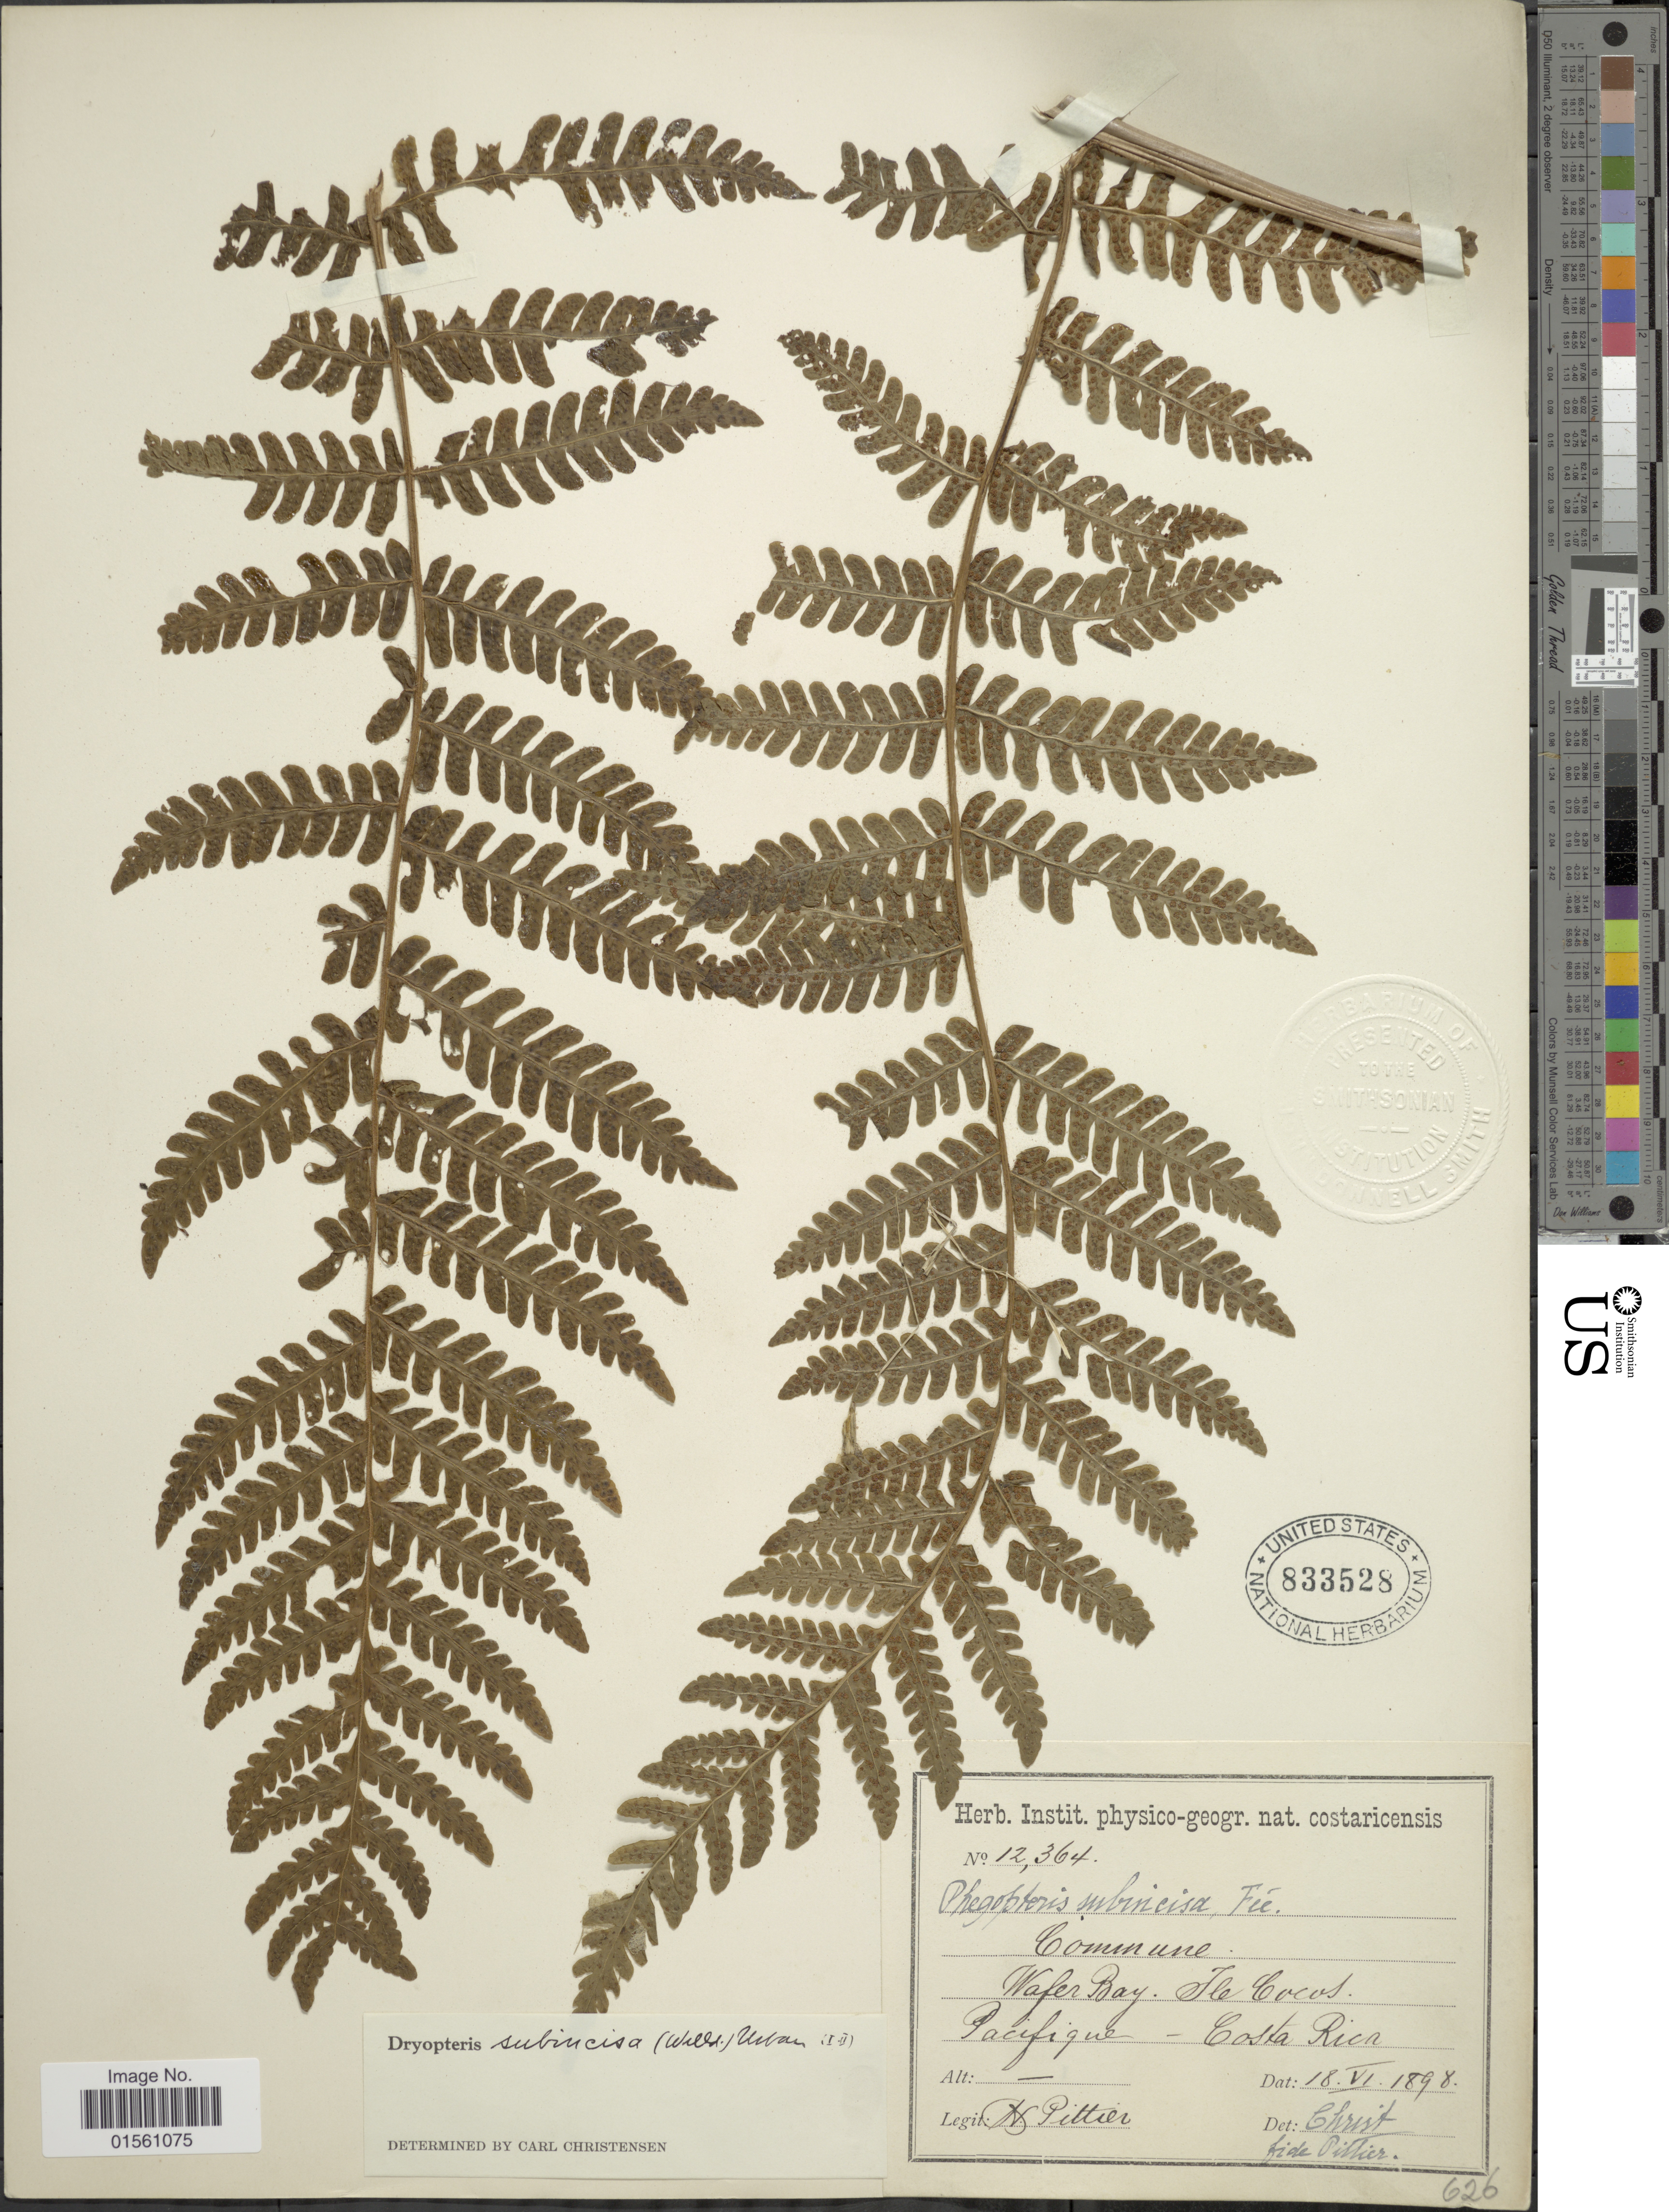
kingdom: Plantae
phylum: Tracheophyta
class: Polypodiopsida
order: Polypodiales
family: Dryopteridaceae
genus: Megalastrum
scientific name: Megalastrum subincisum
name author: (Willd.) A.R. Sm. & R.C. Moran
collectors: H. F. Pittier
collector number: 12364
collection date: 1898-06-18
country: Costa Rica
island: Cocos Island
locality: Commune, Wafer Bay, Ile Cocos, Pacifique- Costa Rica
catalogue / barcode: US 833528